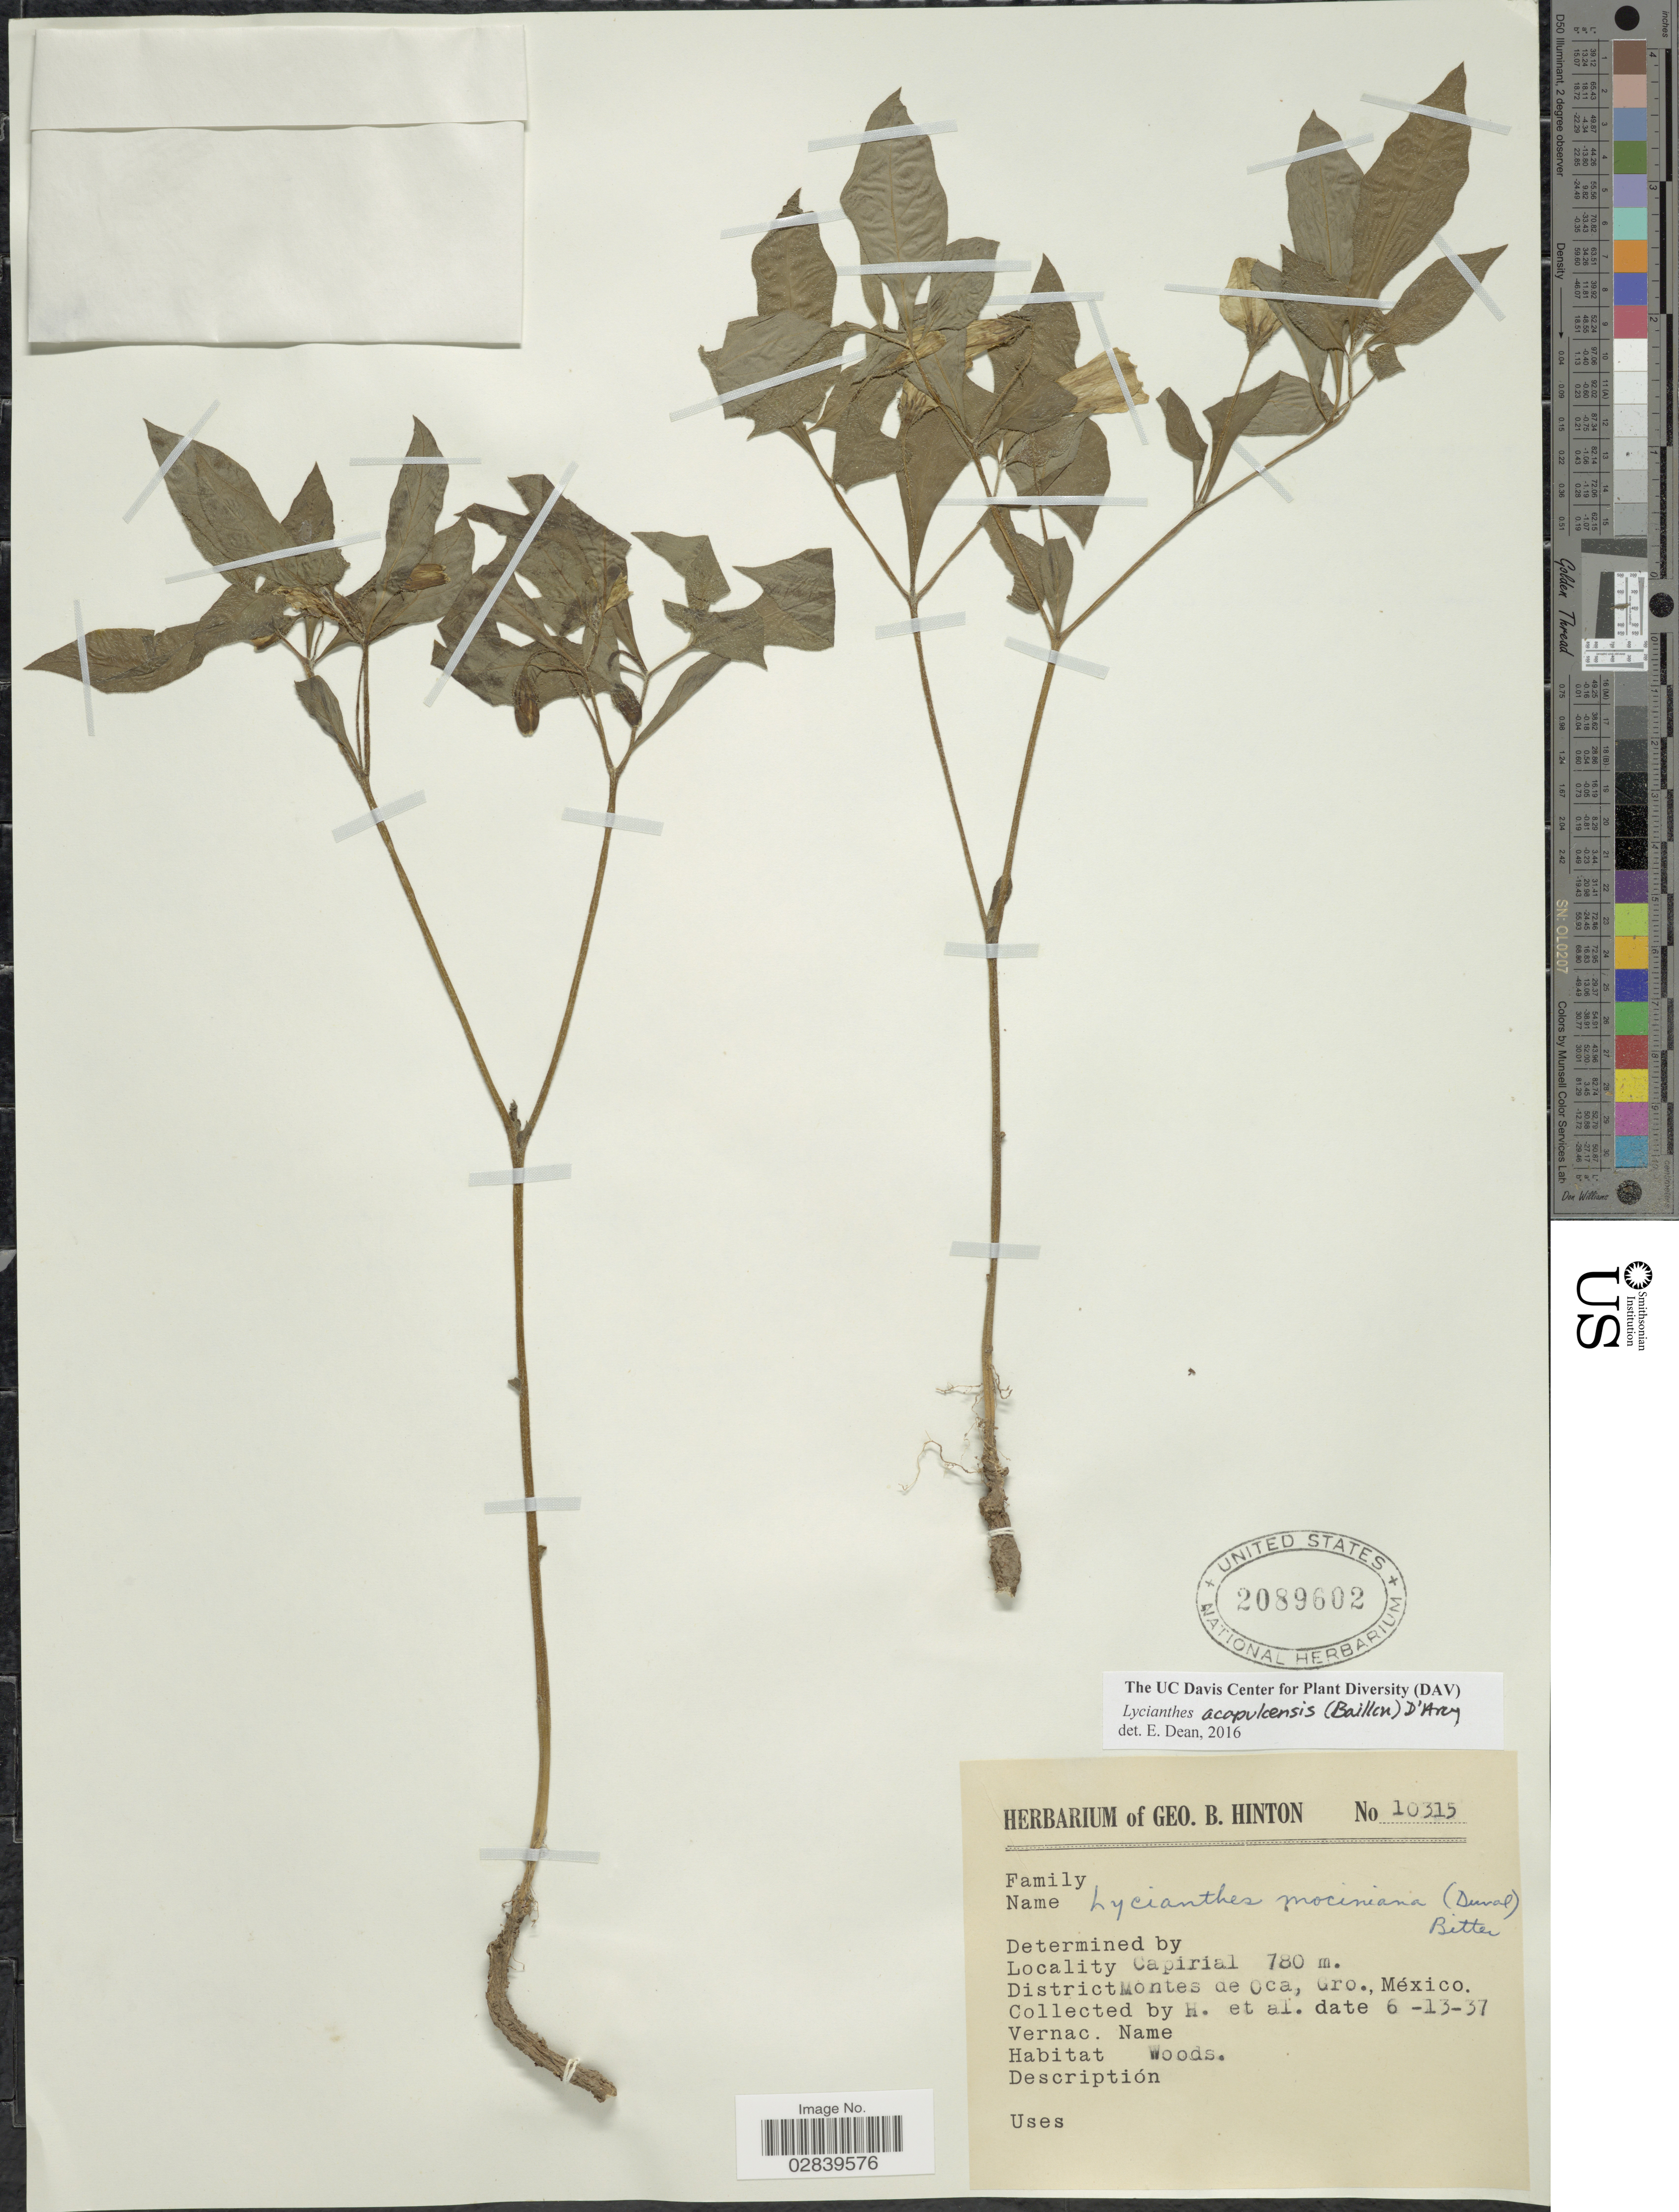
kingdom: Plantae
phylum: Tracheophyta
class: Magnoliopsida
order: Solanales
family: Solanaceae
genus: Lycianthes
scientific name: Lycianthes acapulcensis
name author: (Baill.) D'Arcy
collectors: G. B. Hinton & et al.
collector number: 10315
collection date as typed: Transcribed d/m/y: 13/6/37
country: Mexico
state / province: Guerrero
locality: Capirial, District Montes de Oca, Gro.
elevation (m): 780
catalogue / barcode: US 2089602